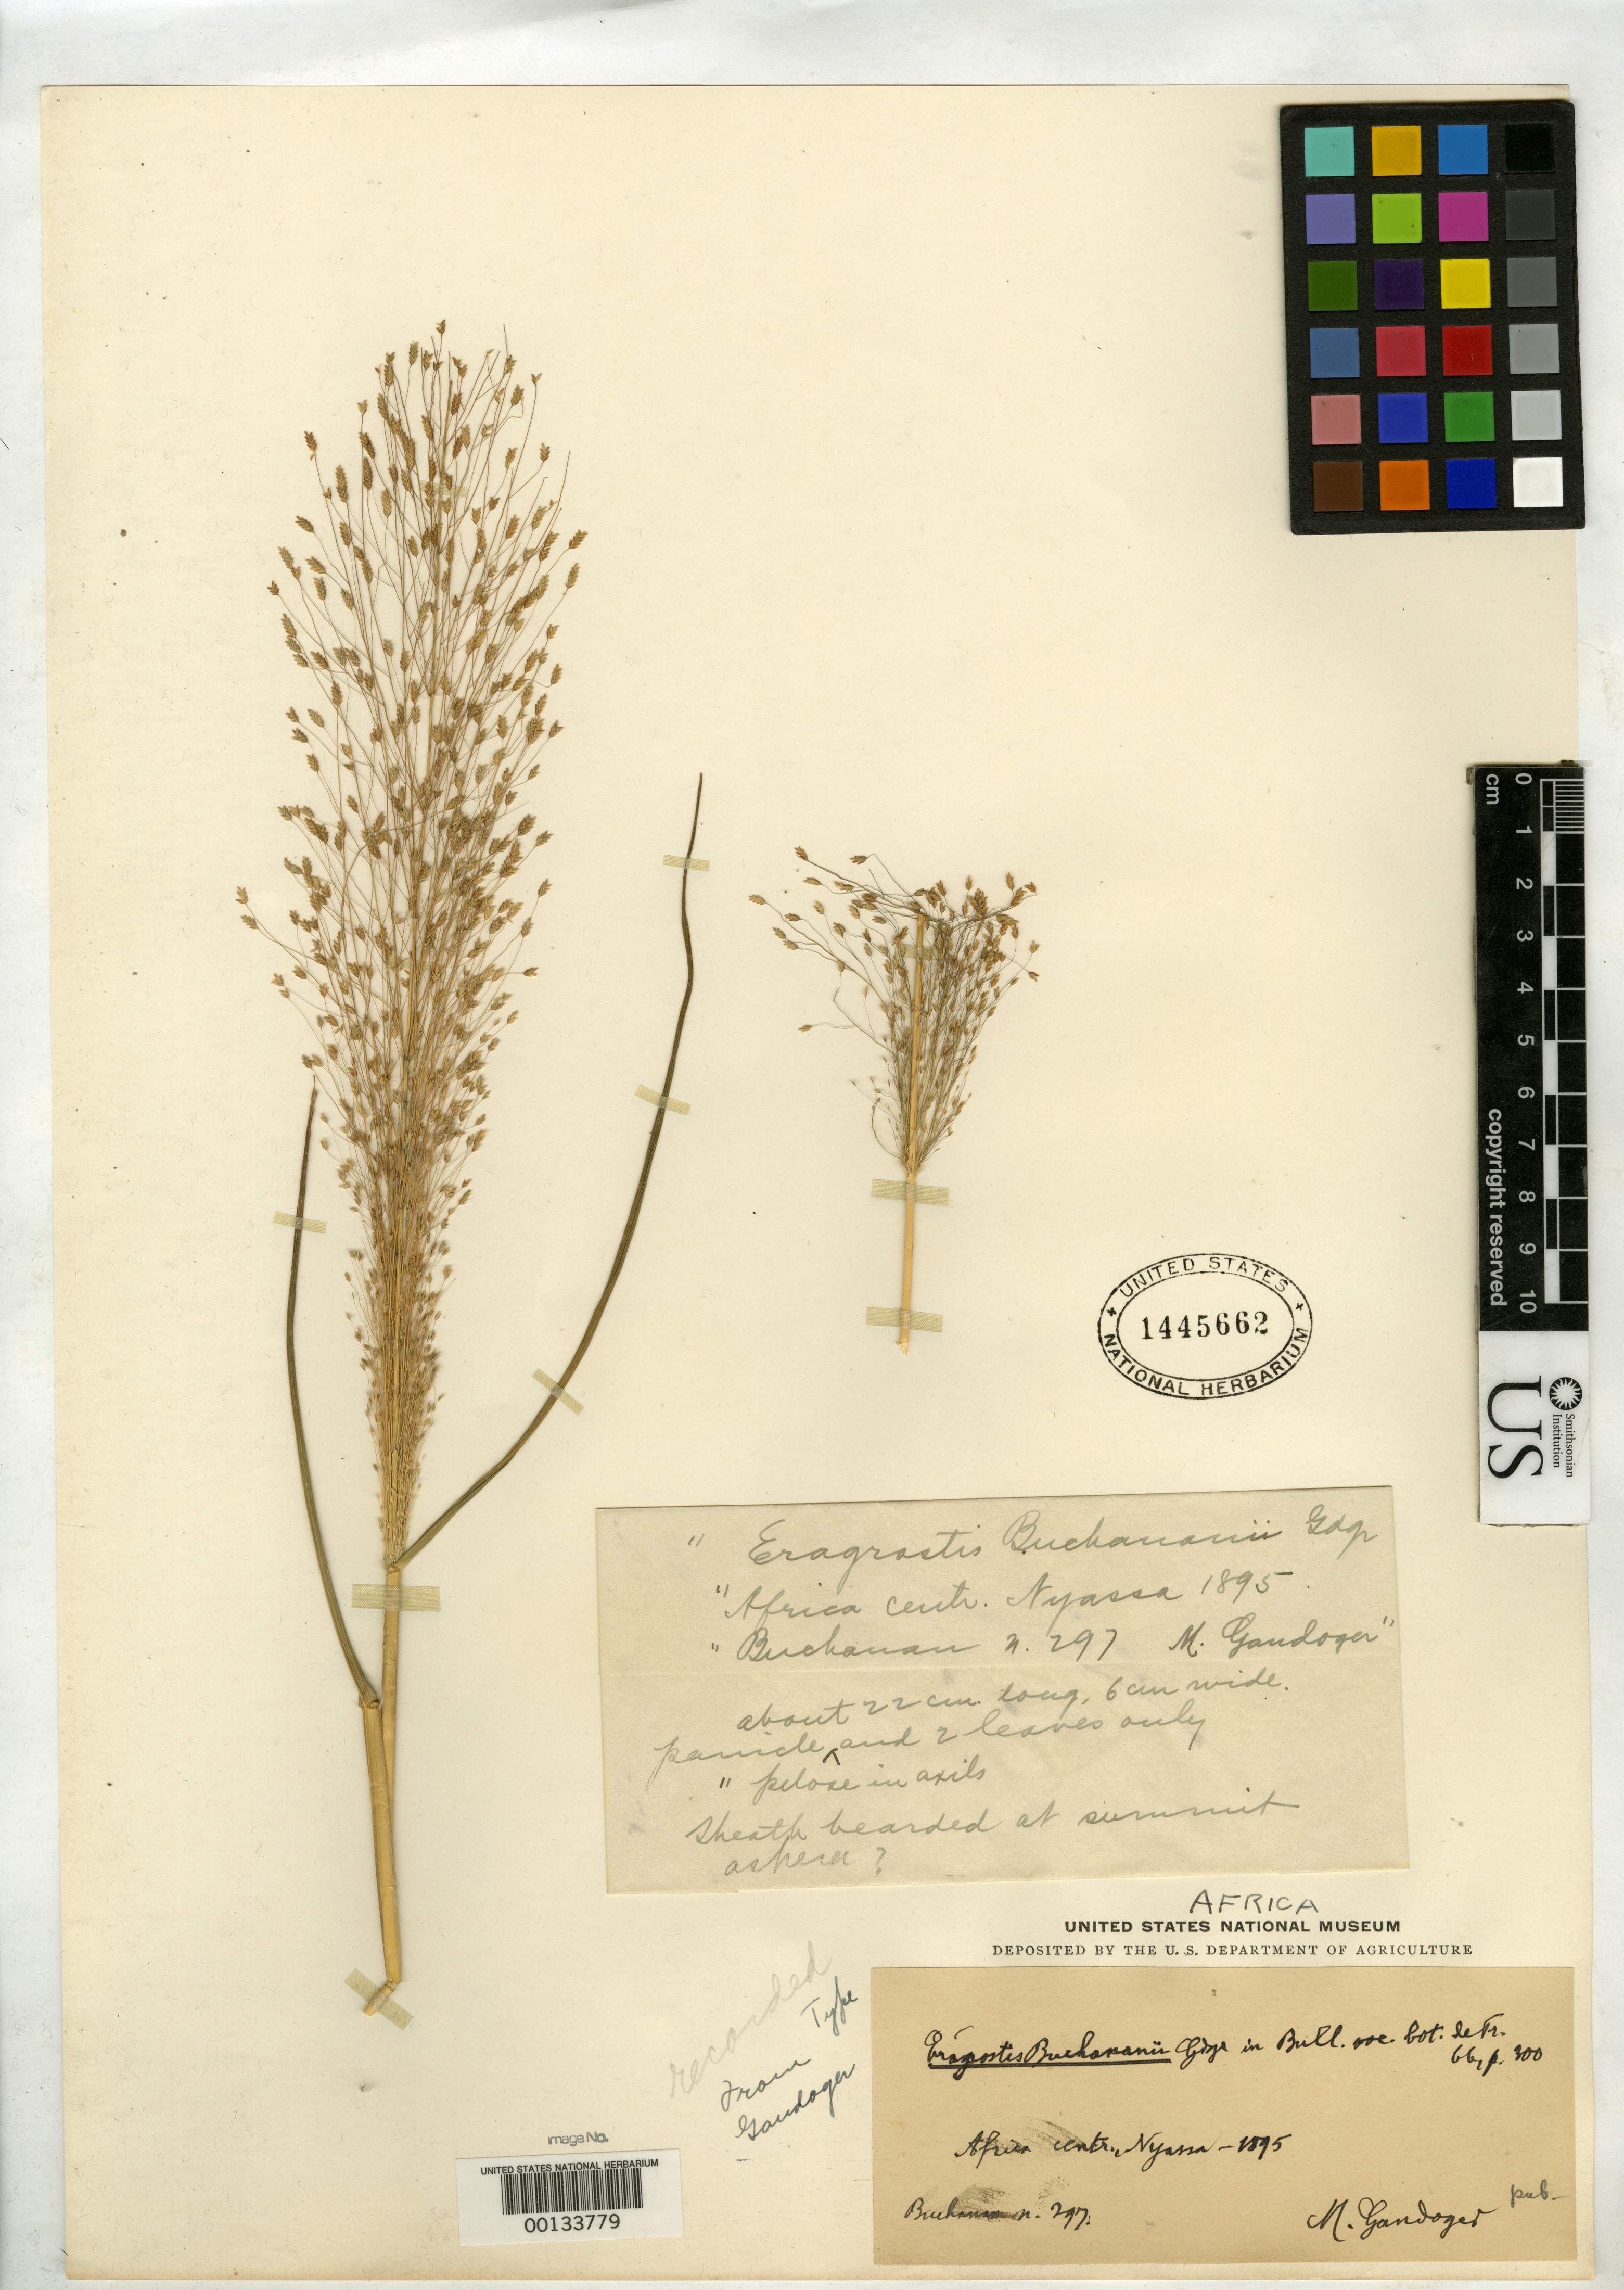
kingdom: Plantae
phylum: Tracheophyta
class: Liliopsida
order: Poales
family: Poaceae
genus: Eragrostis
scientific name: Eragrostis buchananii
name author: Gand.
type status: Isotype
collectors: J. Buchanan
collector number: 297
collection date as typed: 1895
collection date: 1895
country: Malawi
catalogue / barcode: US 1445662